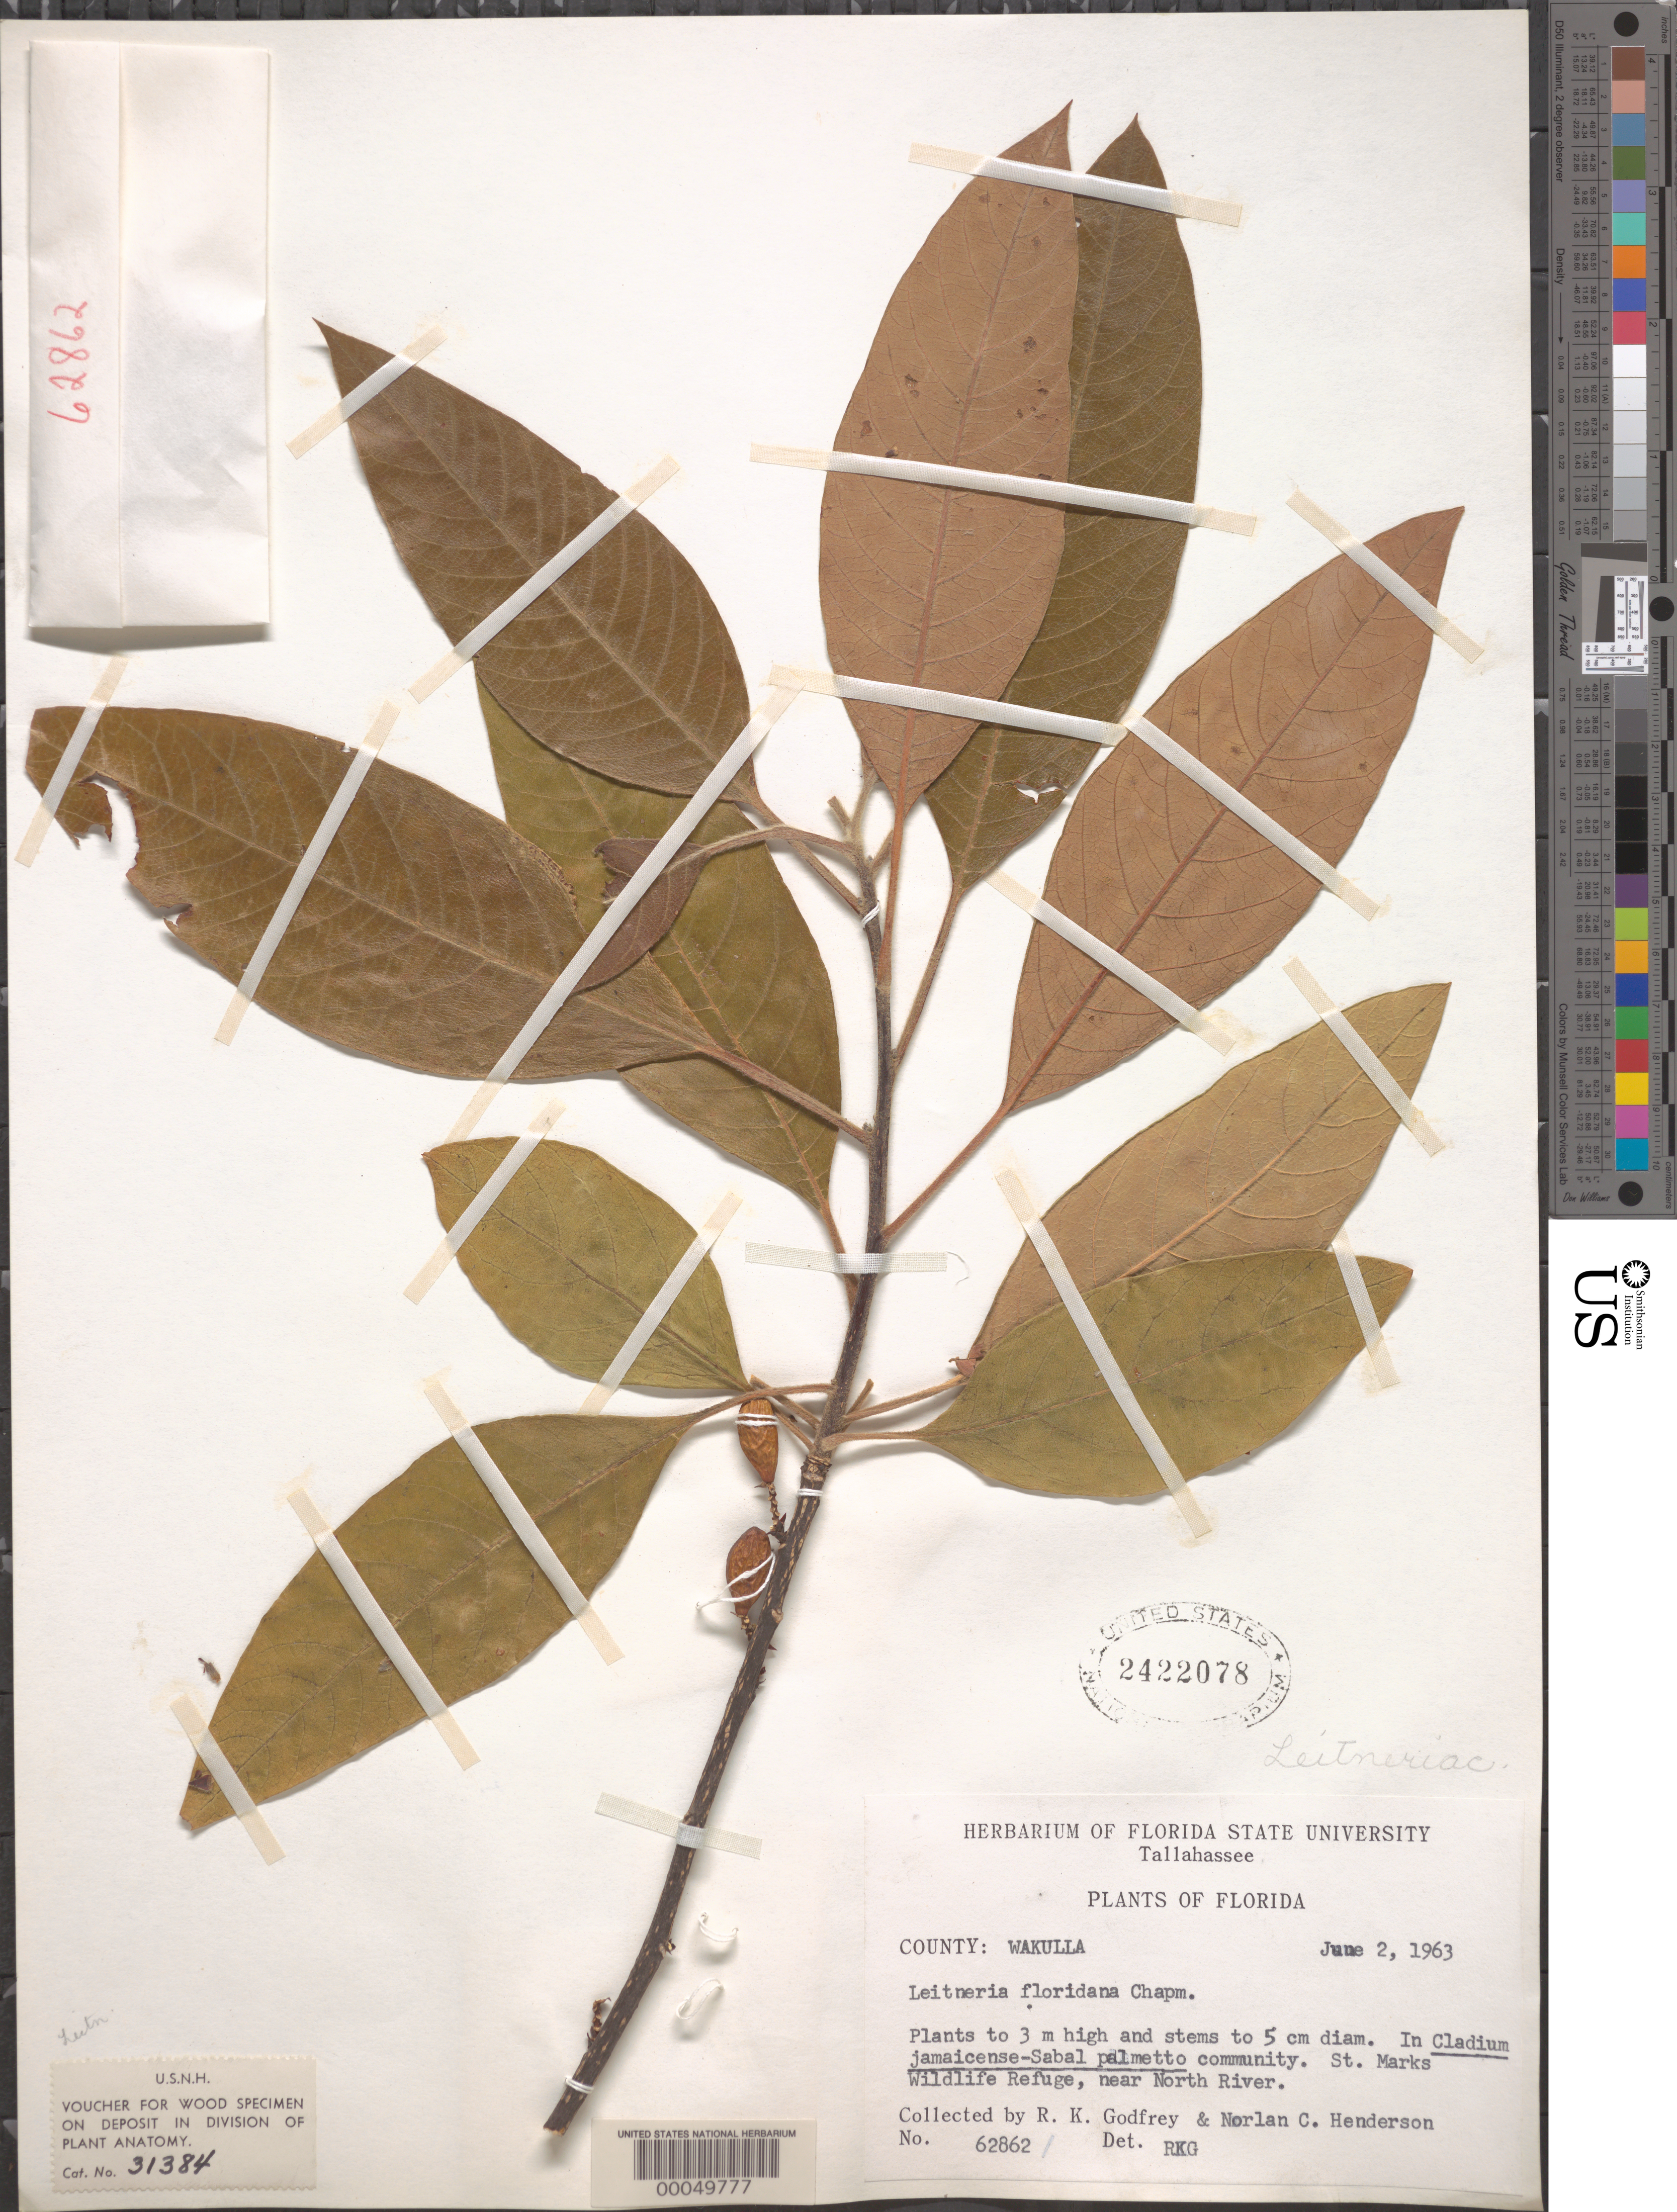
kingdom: Plantae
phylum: Tracheophyta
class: Magnoliopsida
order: Sapindales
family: Simaroubaceae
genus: Leitneria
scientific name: Leitneria floridana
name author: Chapm.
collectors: R. K. Godfrey & -. Henderson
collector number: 62862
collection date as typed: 02 Jun 1963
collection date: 1963-06-02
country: United States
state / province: Florida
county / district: Wakulla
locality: St marks wildlife refuge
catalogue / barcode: US 2422078